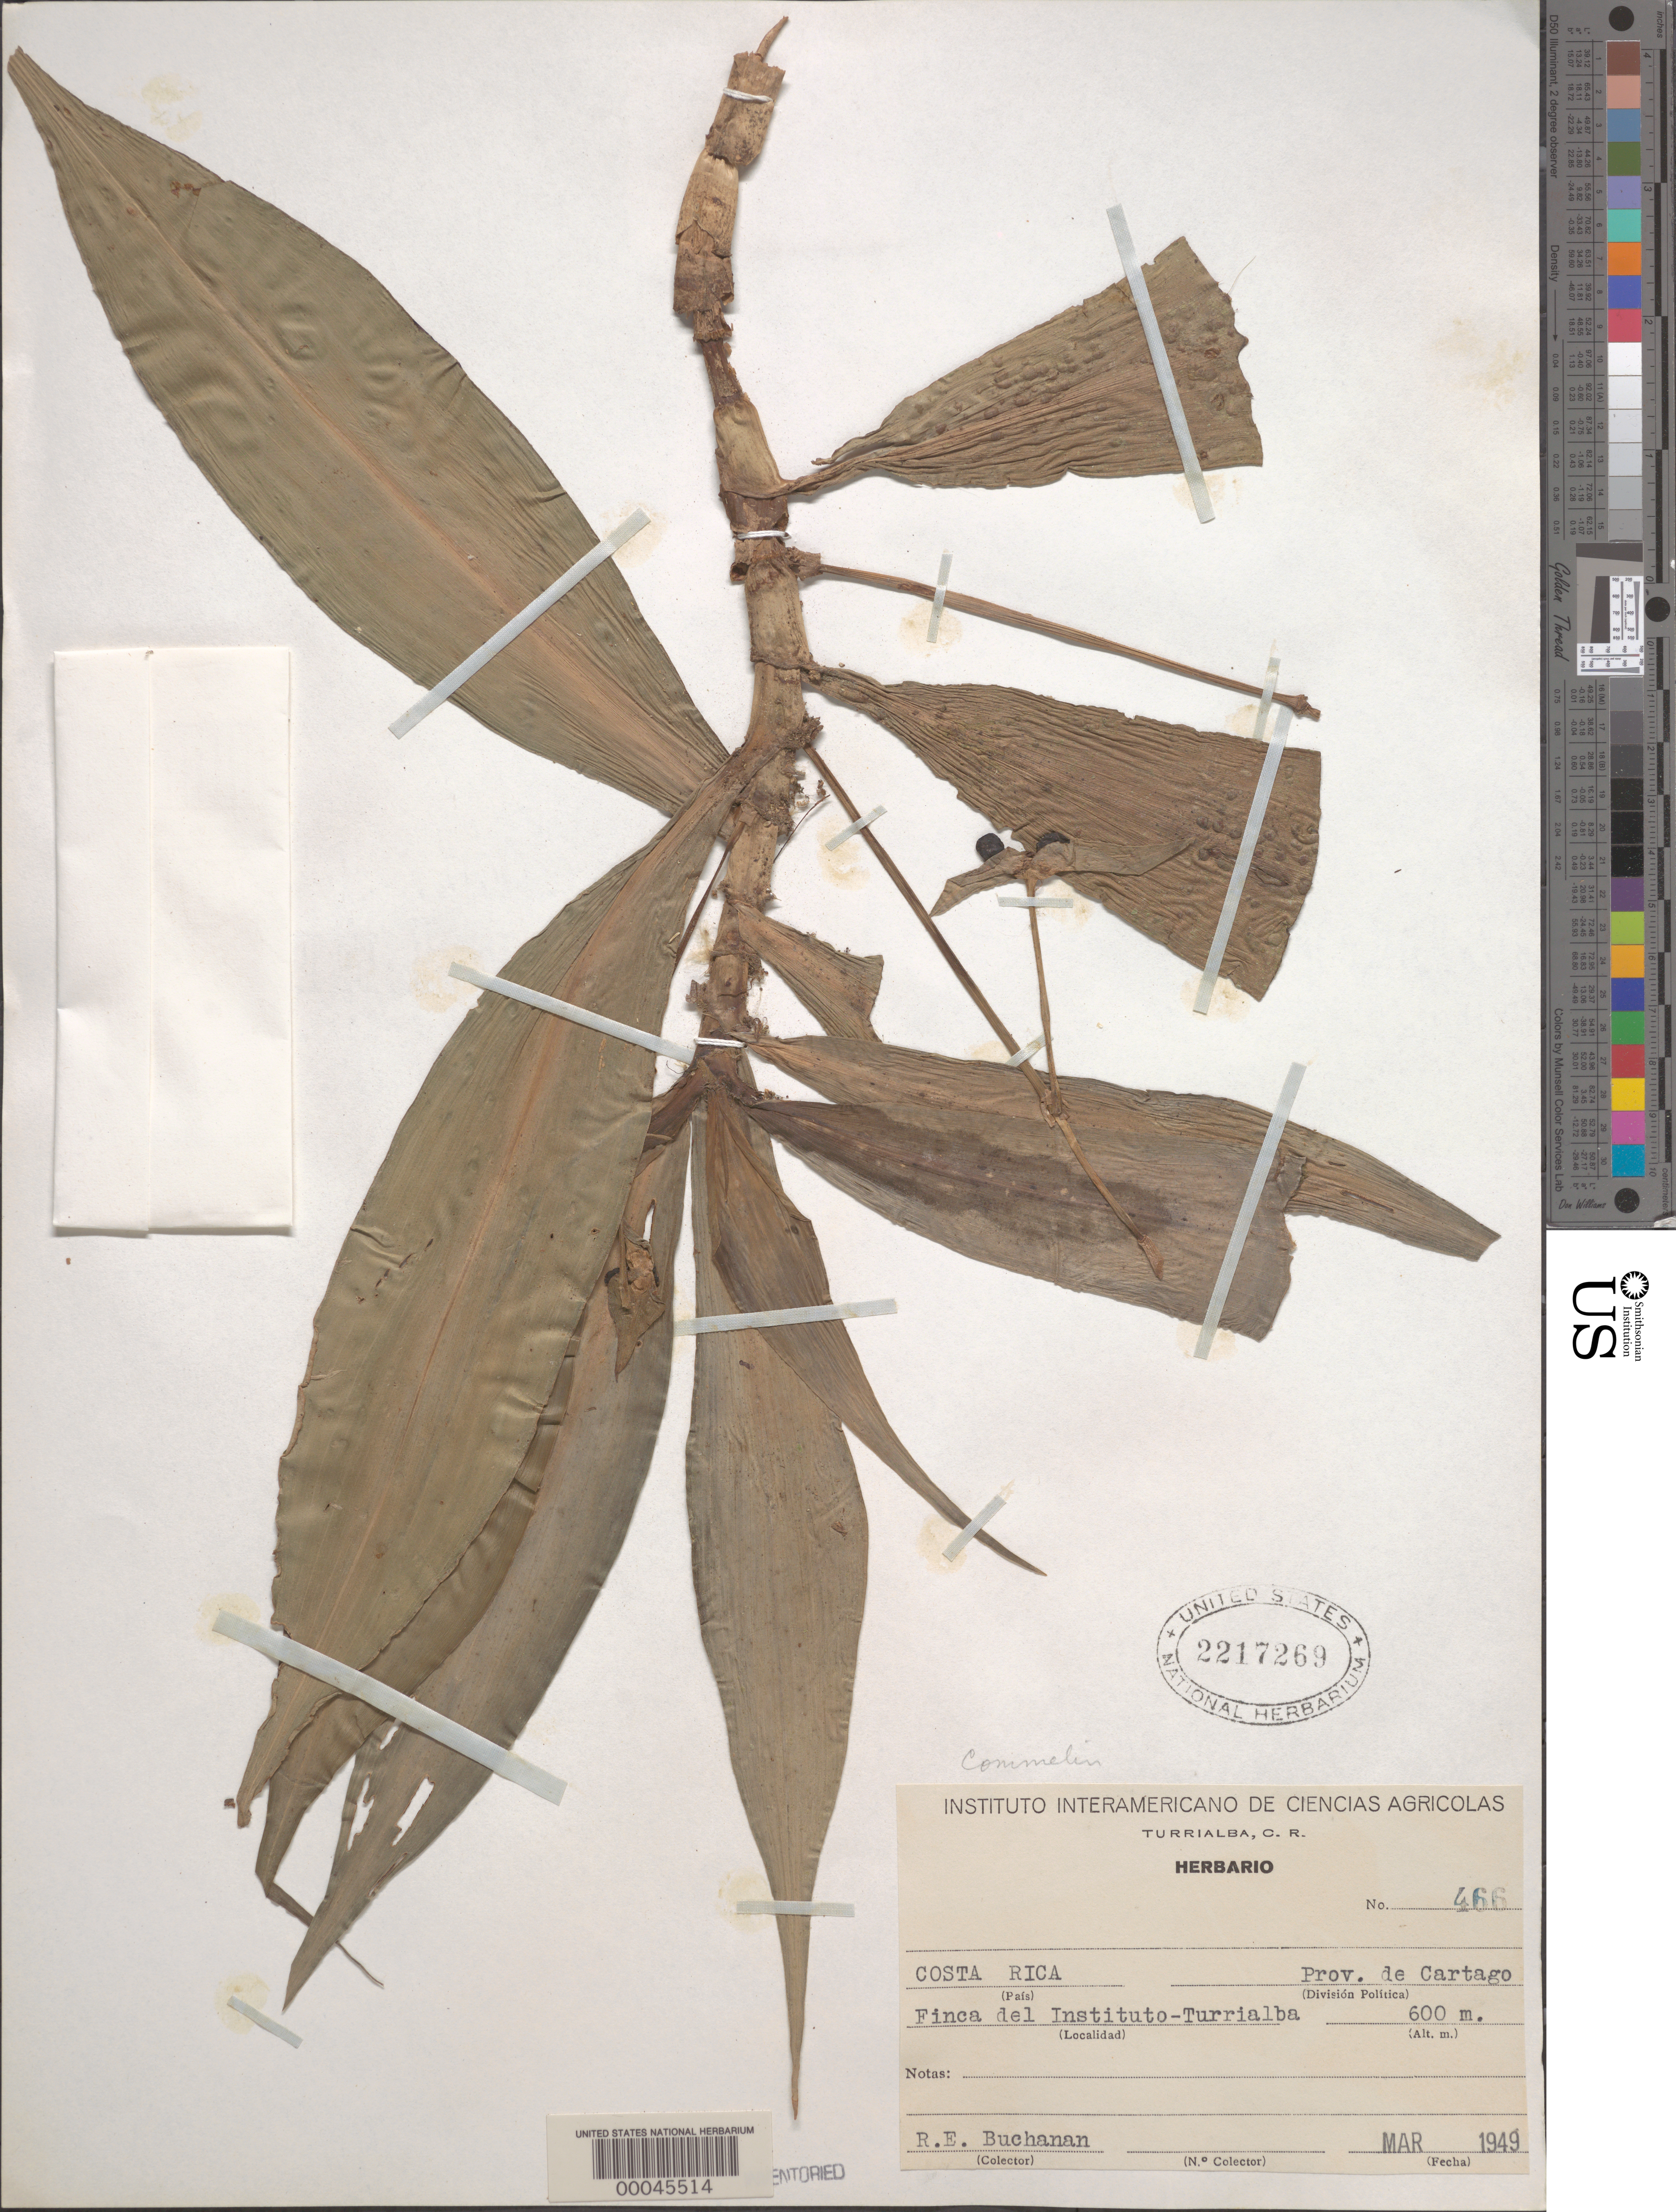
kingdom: Plantae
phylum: Tracheophyta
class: Liliopsida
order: Commelinales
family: Commelinaceae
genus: Tradescantia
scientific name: Tradescantia zanonia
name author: (L.) Sw.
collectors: R. Buchanan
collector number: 466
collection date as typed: Mar 1949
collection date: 1949-03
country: Costa Rica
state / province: Cartago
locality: Instituto - Turrialba farm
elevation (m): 600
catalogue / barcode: US 2217269